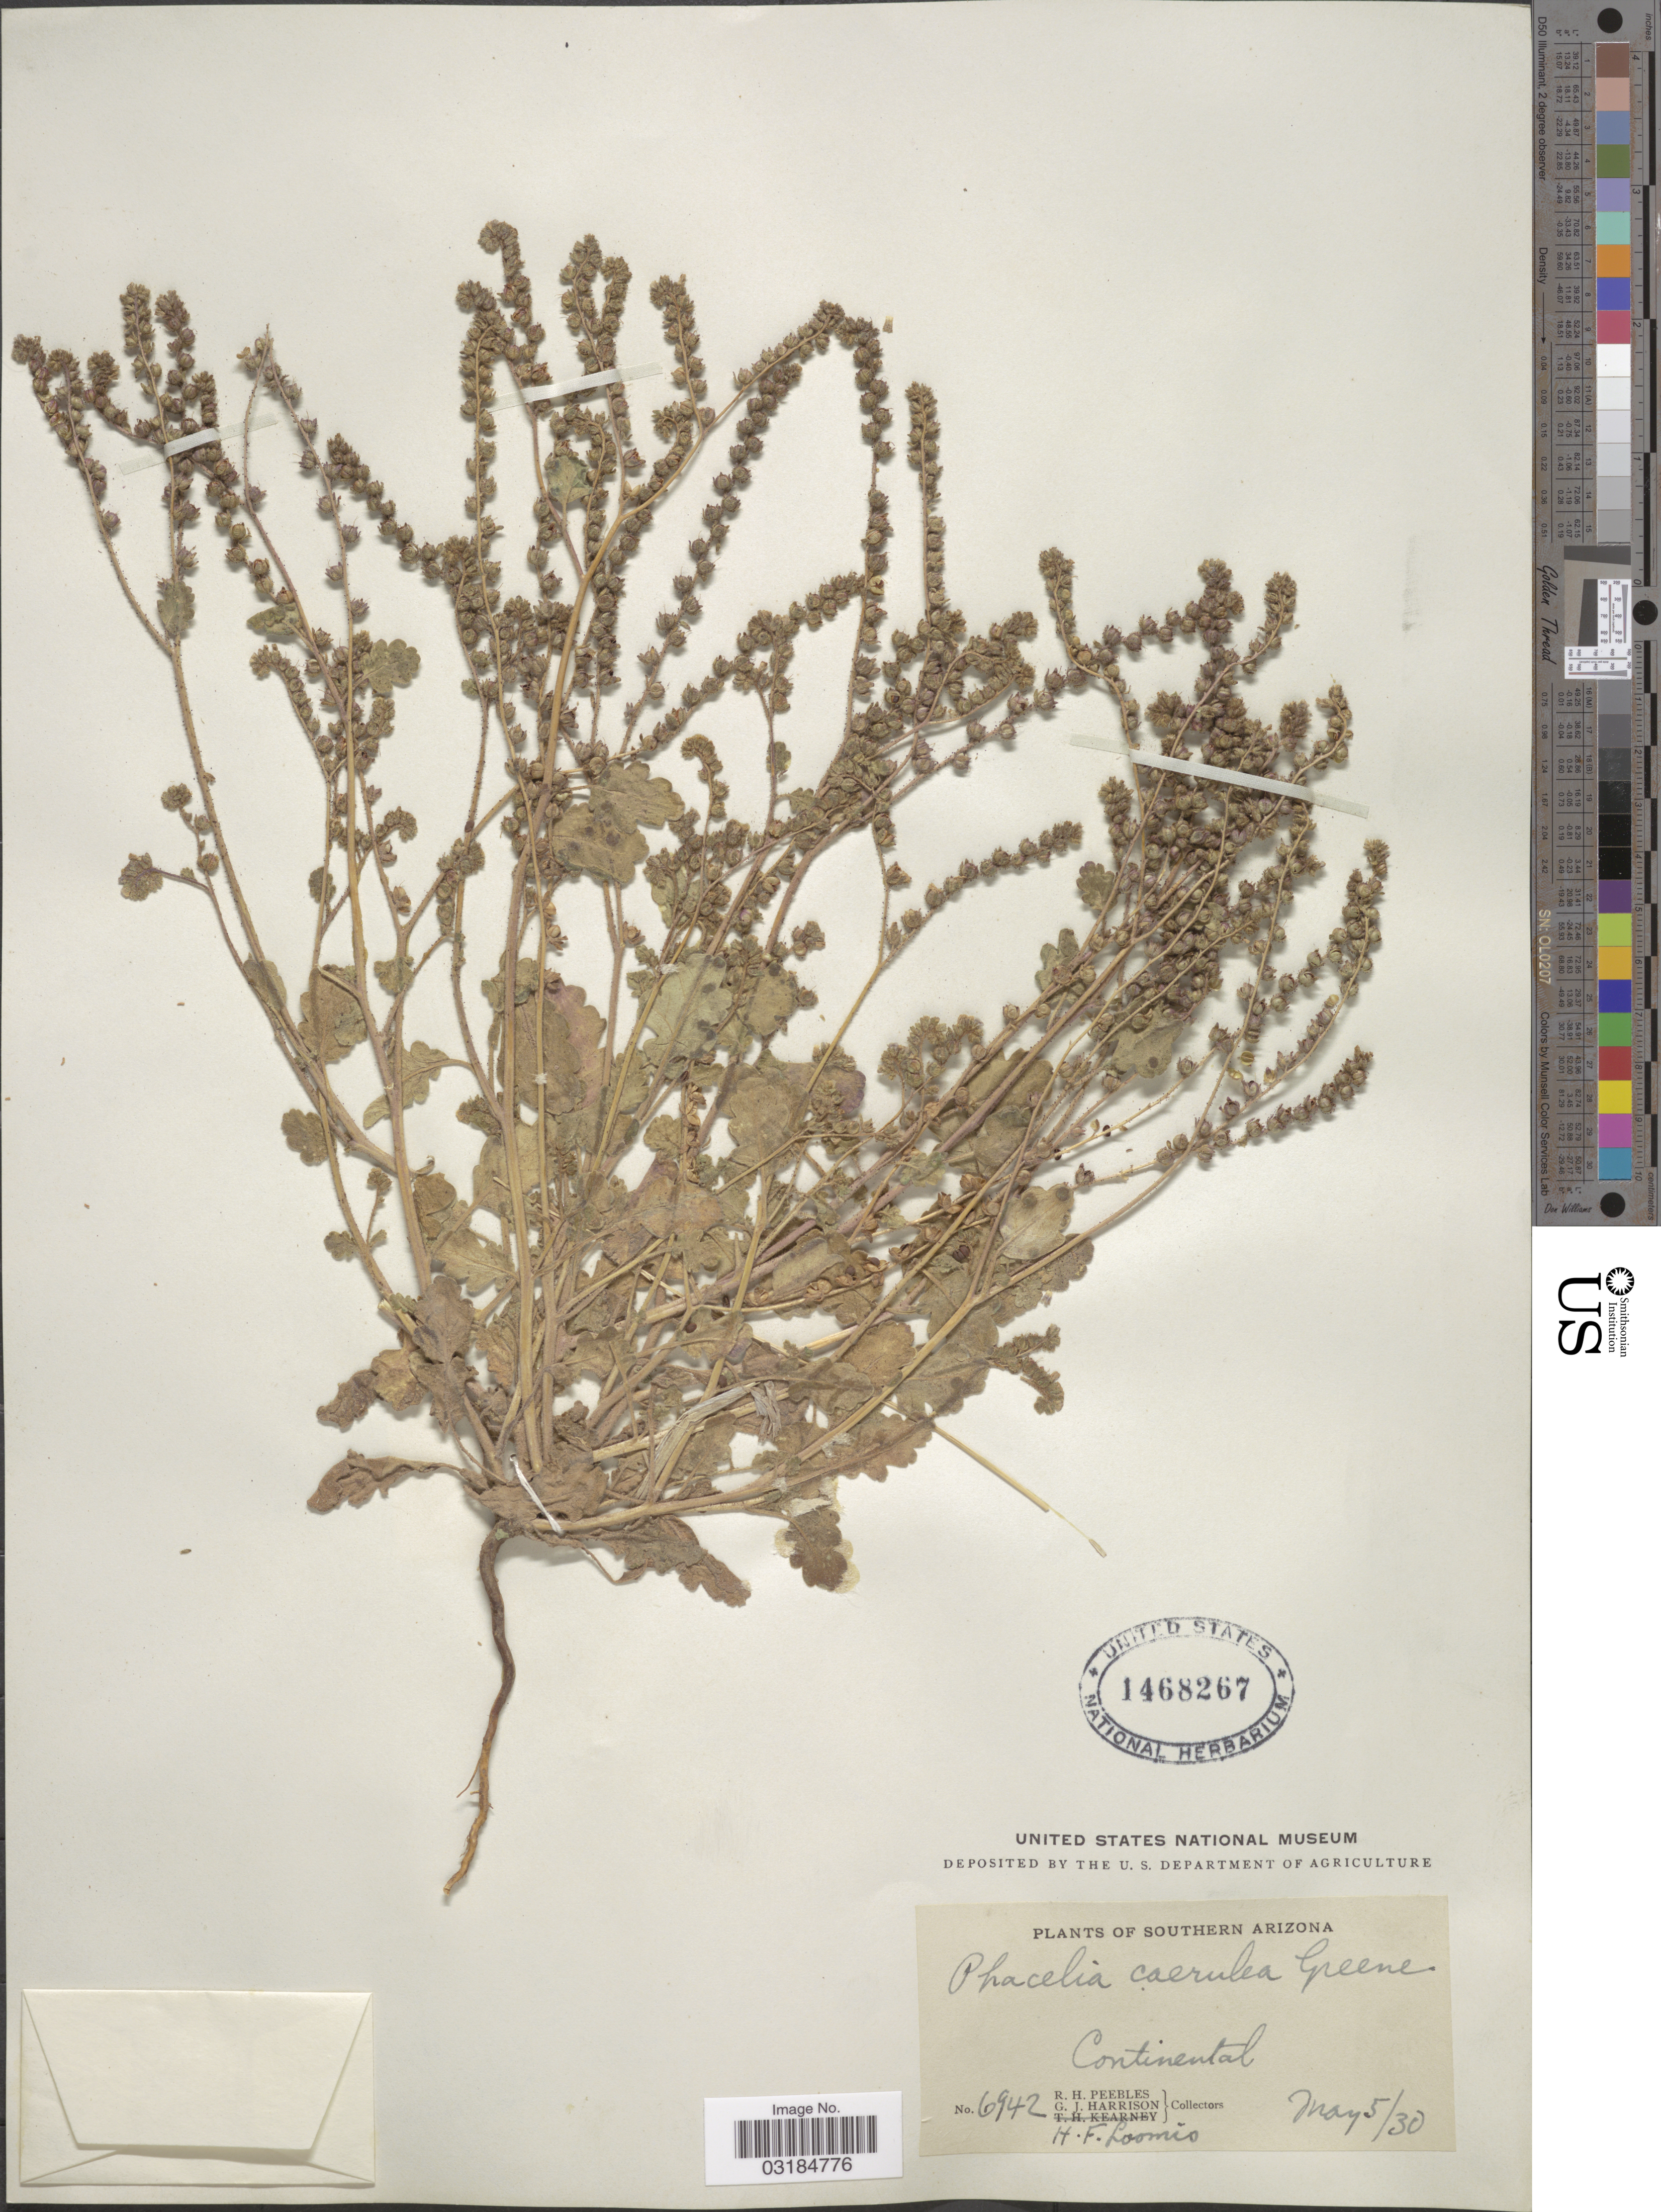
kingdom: Plantae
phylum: Tracheophyta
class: Magnoliopsida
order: Boraginales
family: Hydrophyllaceae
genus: Phacelia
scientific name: Phacelia caerulea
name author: Greene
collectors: R. H. Peebles, G. J. Harrison & H. F. Loomis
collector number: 6942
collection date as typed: Transcribed d/m/y: 5/5/30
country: United States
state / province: Arizona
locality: Southern Arizona, Continental.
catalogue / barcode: US 1468267